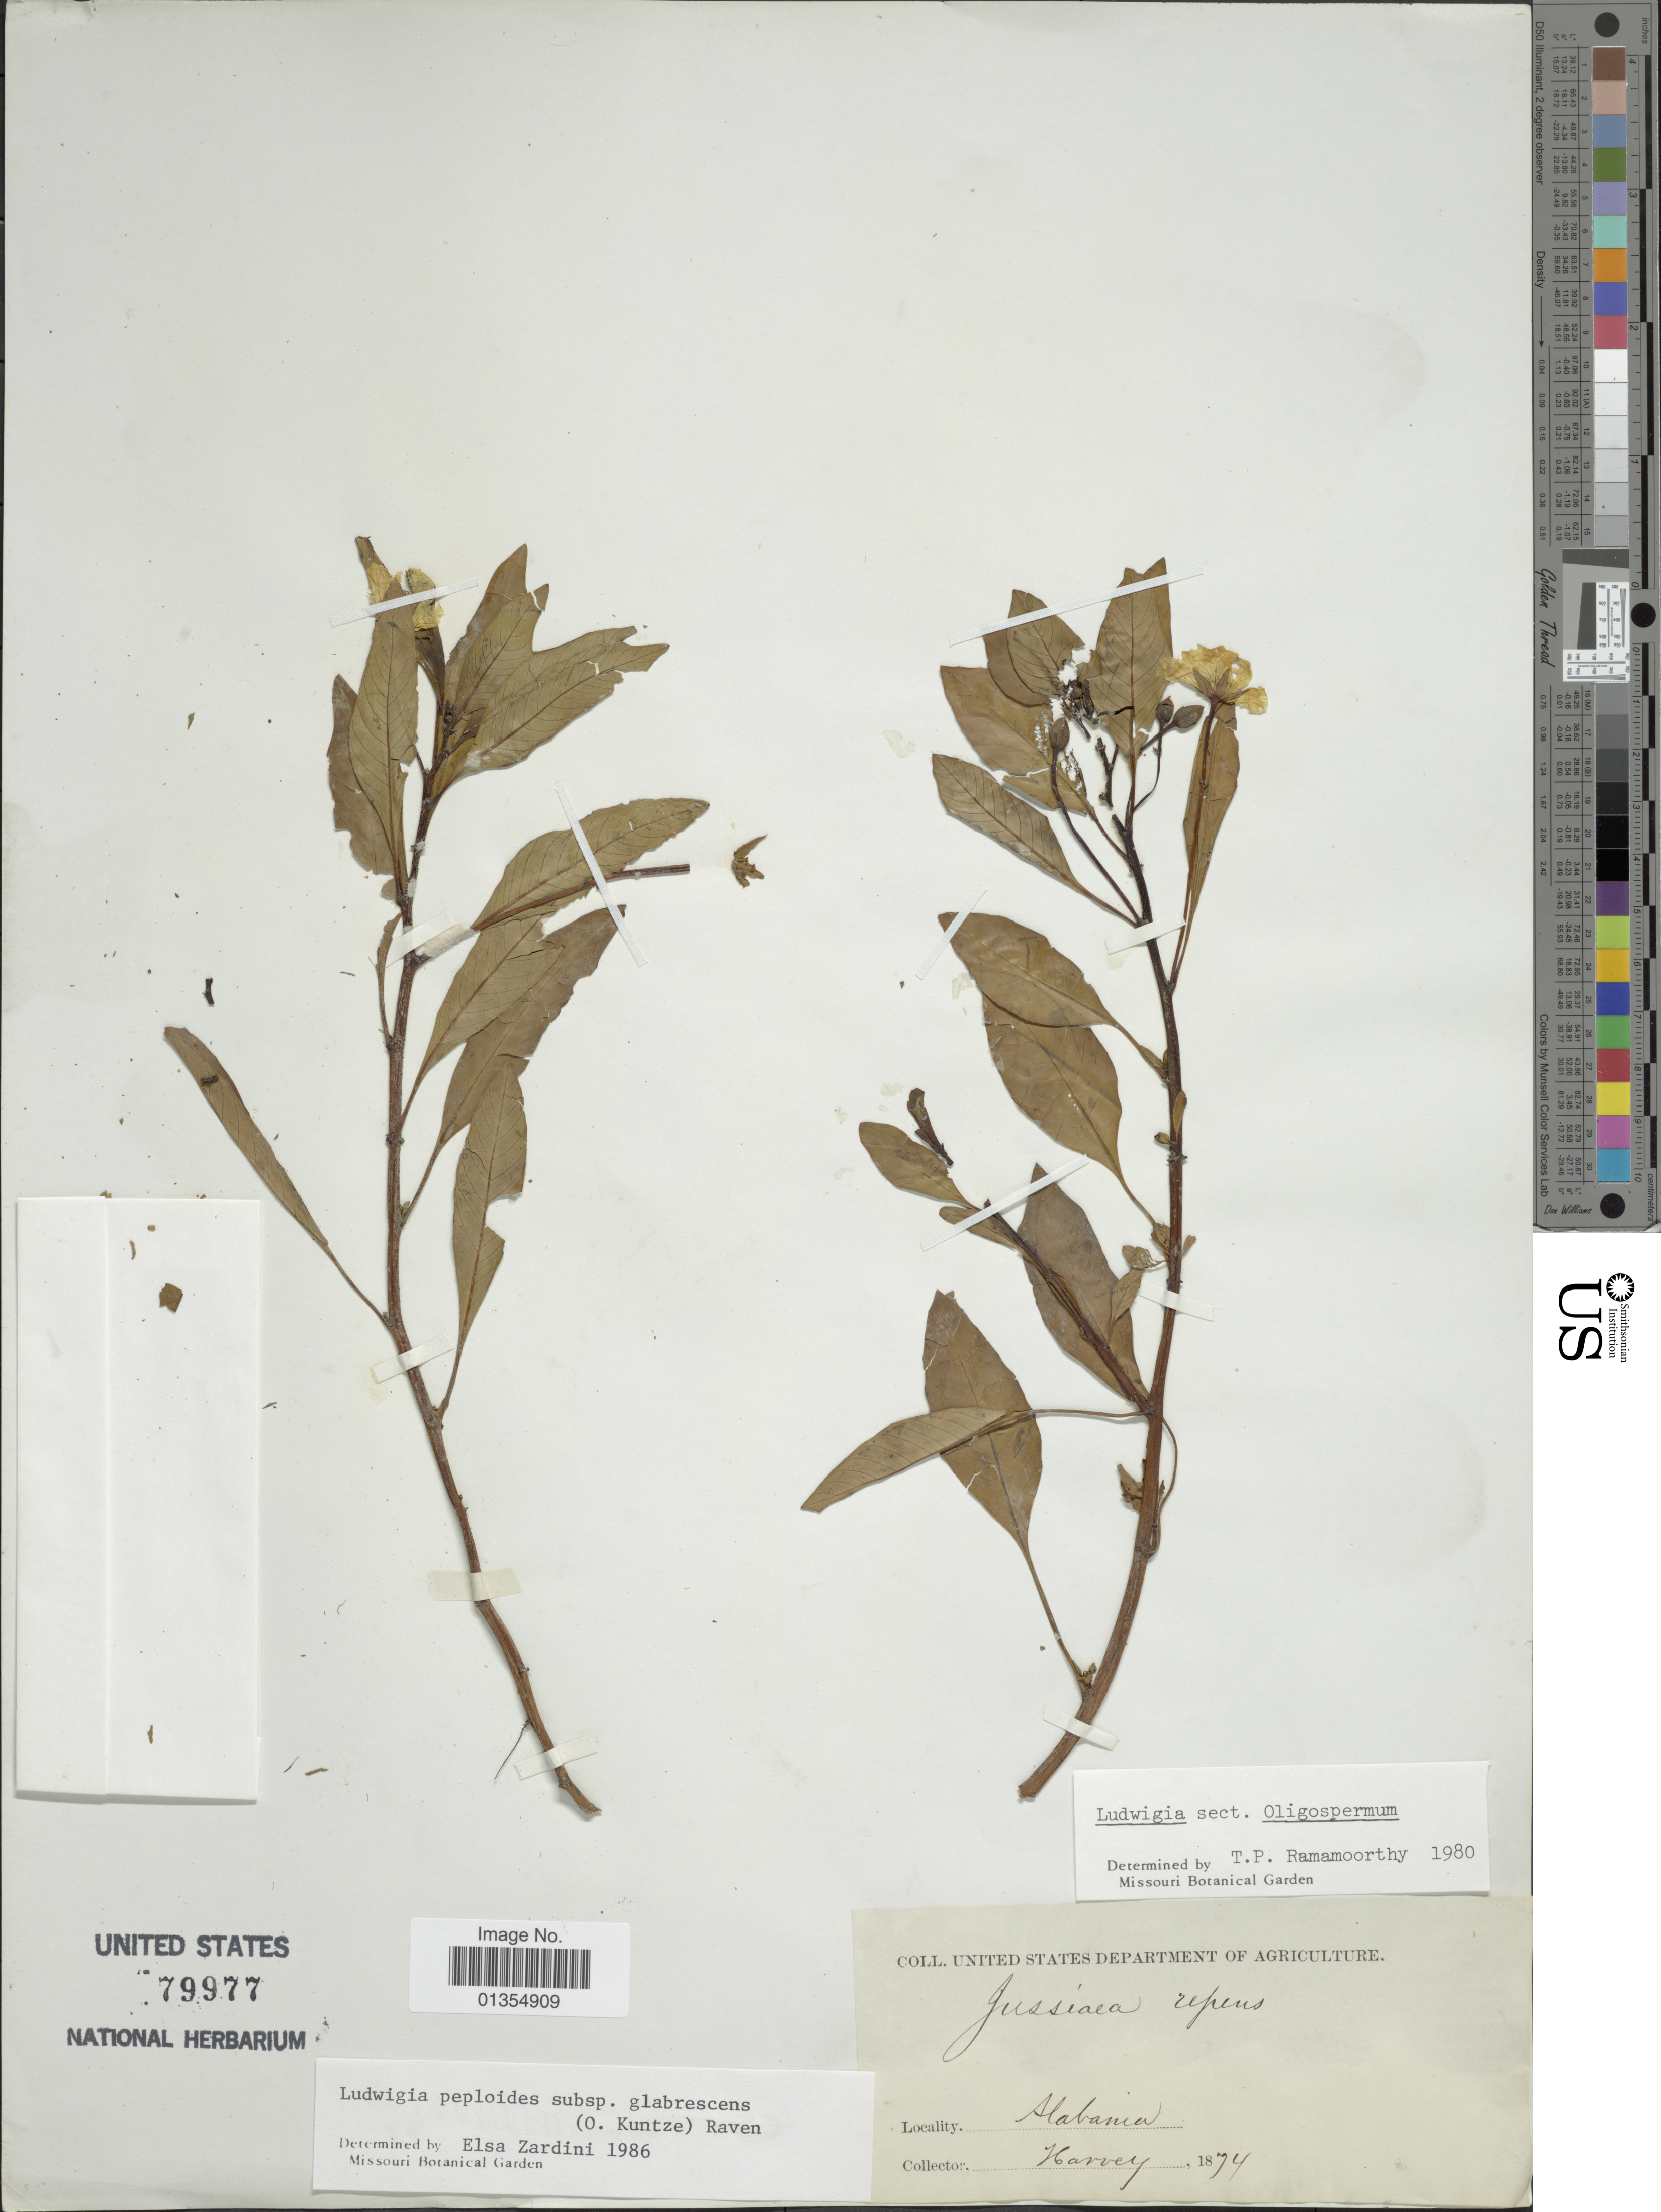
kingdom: Plantae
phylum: Tracheophyta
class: Magnoliopsida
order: Myrtales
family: Onagraceae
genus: Ludwigia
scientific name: Ludwigia peploides subsp. glabrescens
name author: (Kuntze) P.H. Raven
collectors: -. Harvey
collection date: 1874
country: United States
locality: Albania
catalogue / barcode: US 79977